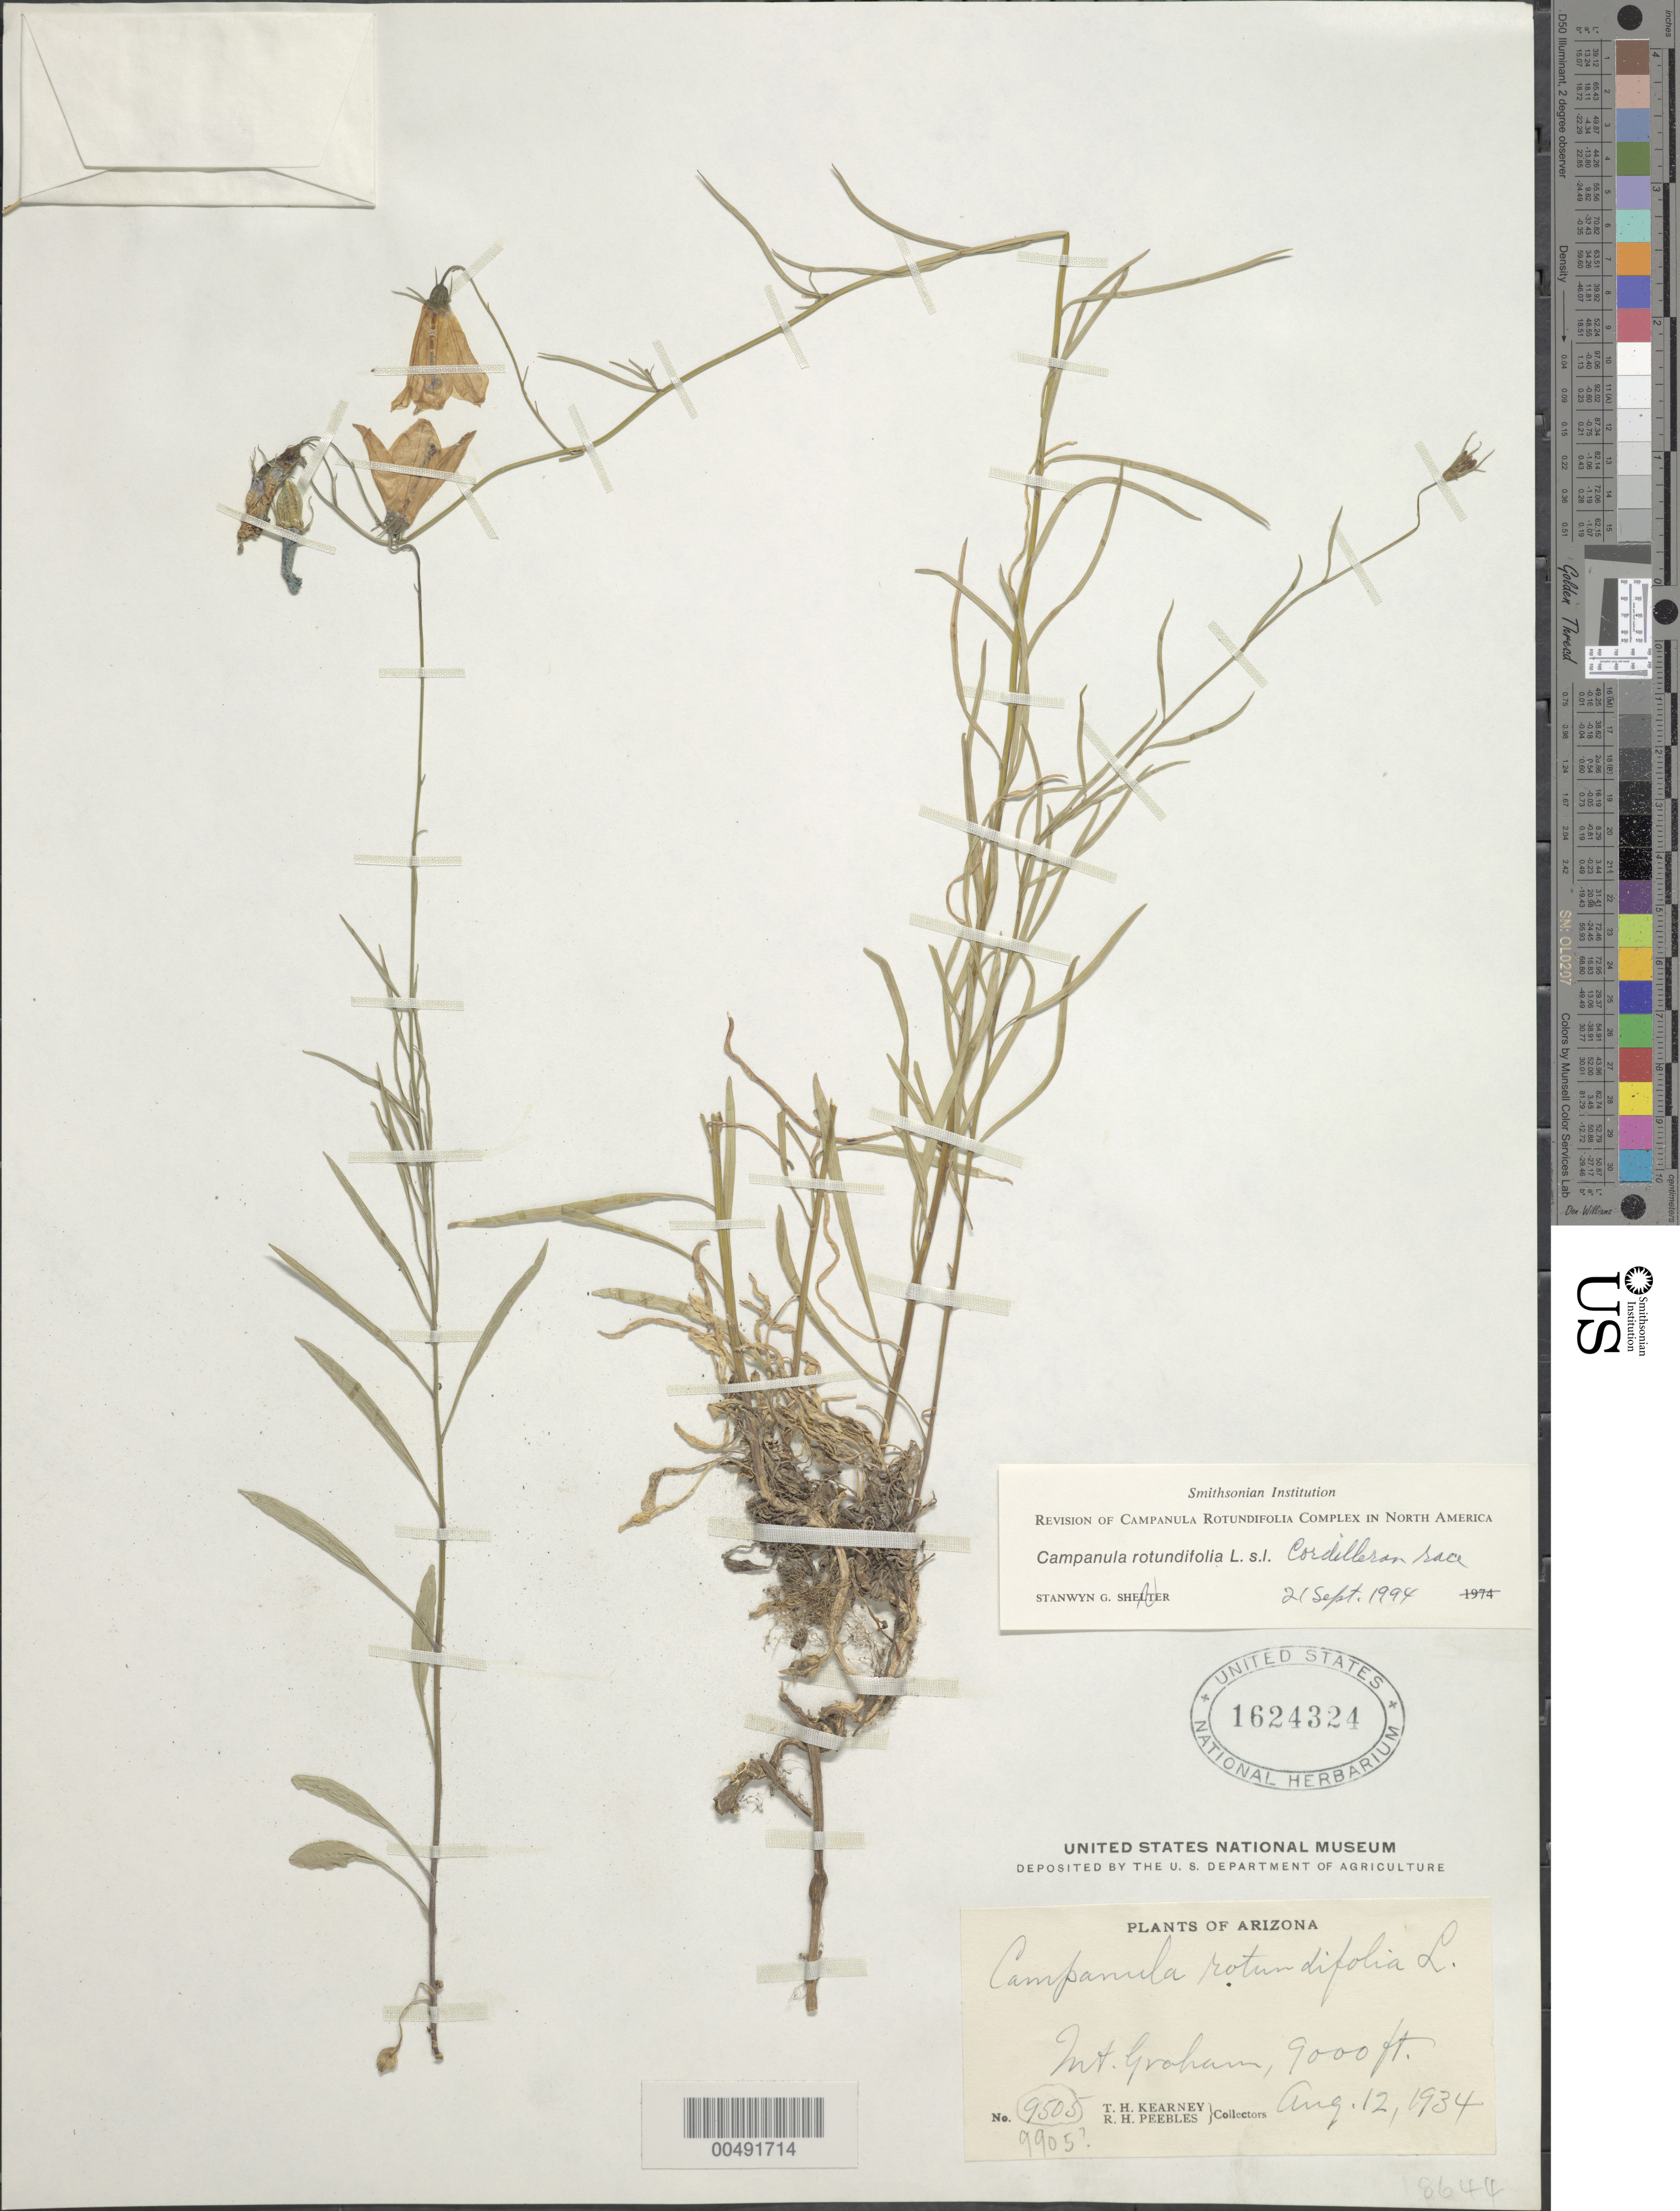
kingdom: Plantae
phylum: Tracheophyta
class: Magnoliopsida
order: Asterales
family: Campanulaceae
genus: Campanula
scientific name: Campanula rotundifolia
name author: L.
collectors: T. H. Kearney & R. H. Peebles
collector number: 9505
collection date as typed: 12 Aug 1934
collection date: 1934-08-12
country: United States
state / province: Arizona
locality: Mount Graham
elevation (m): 2743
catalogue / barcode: US 1624324